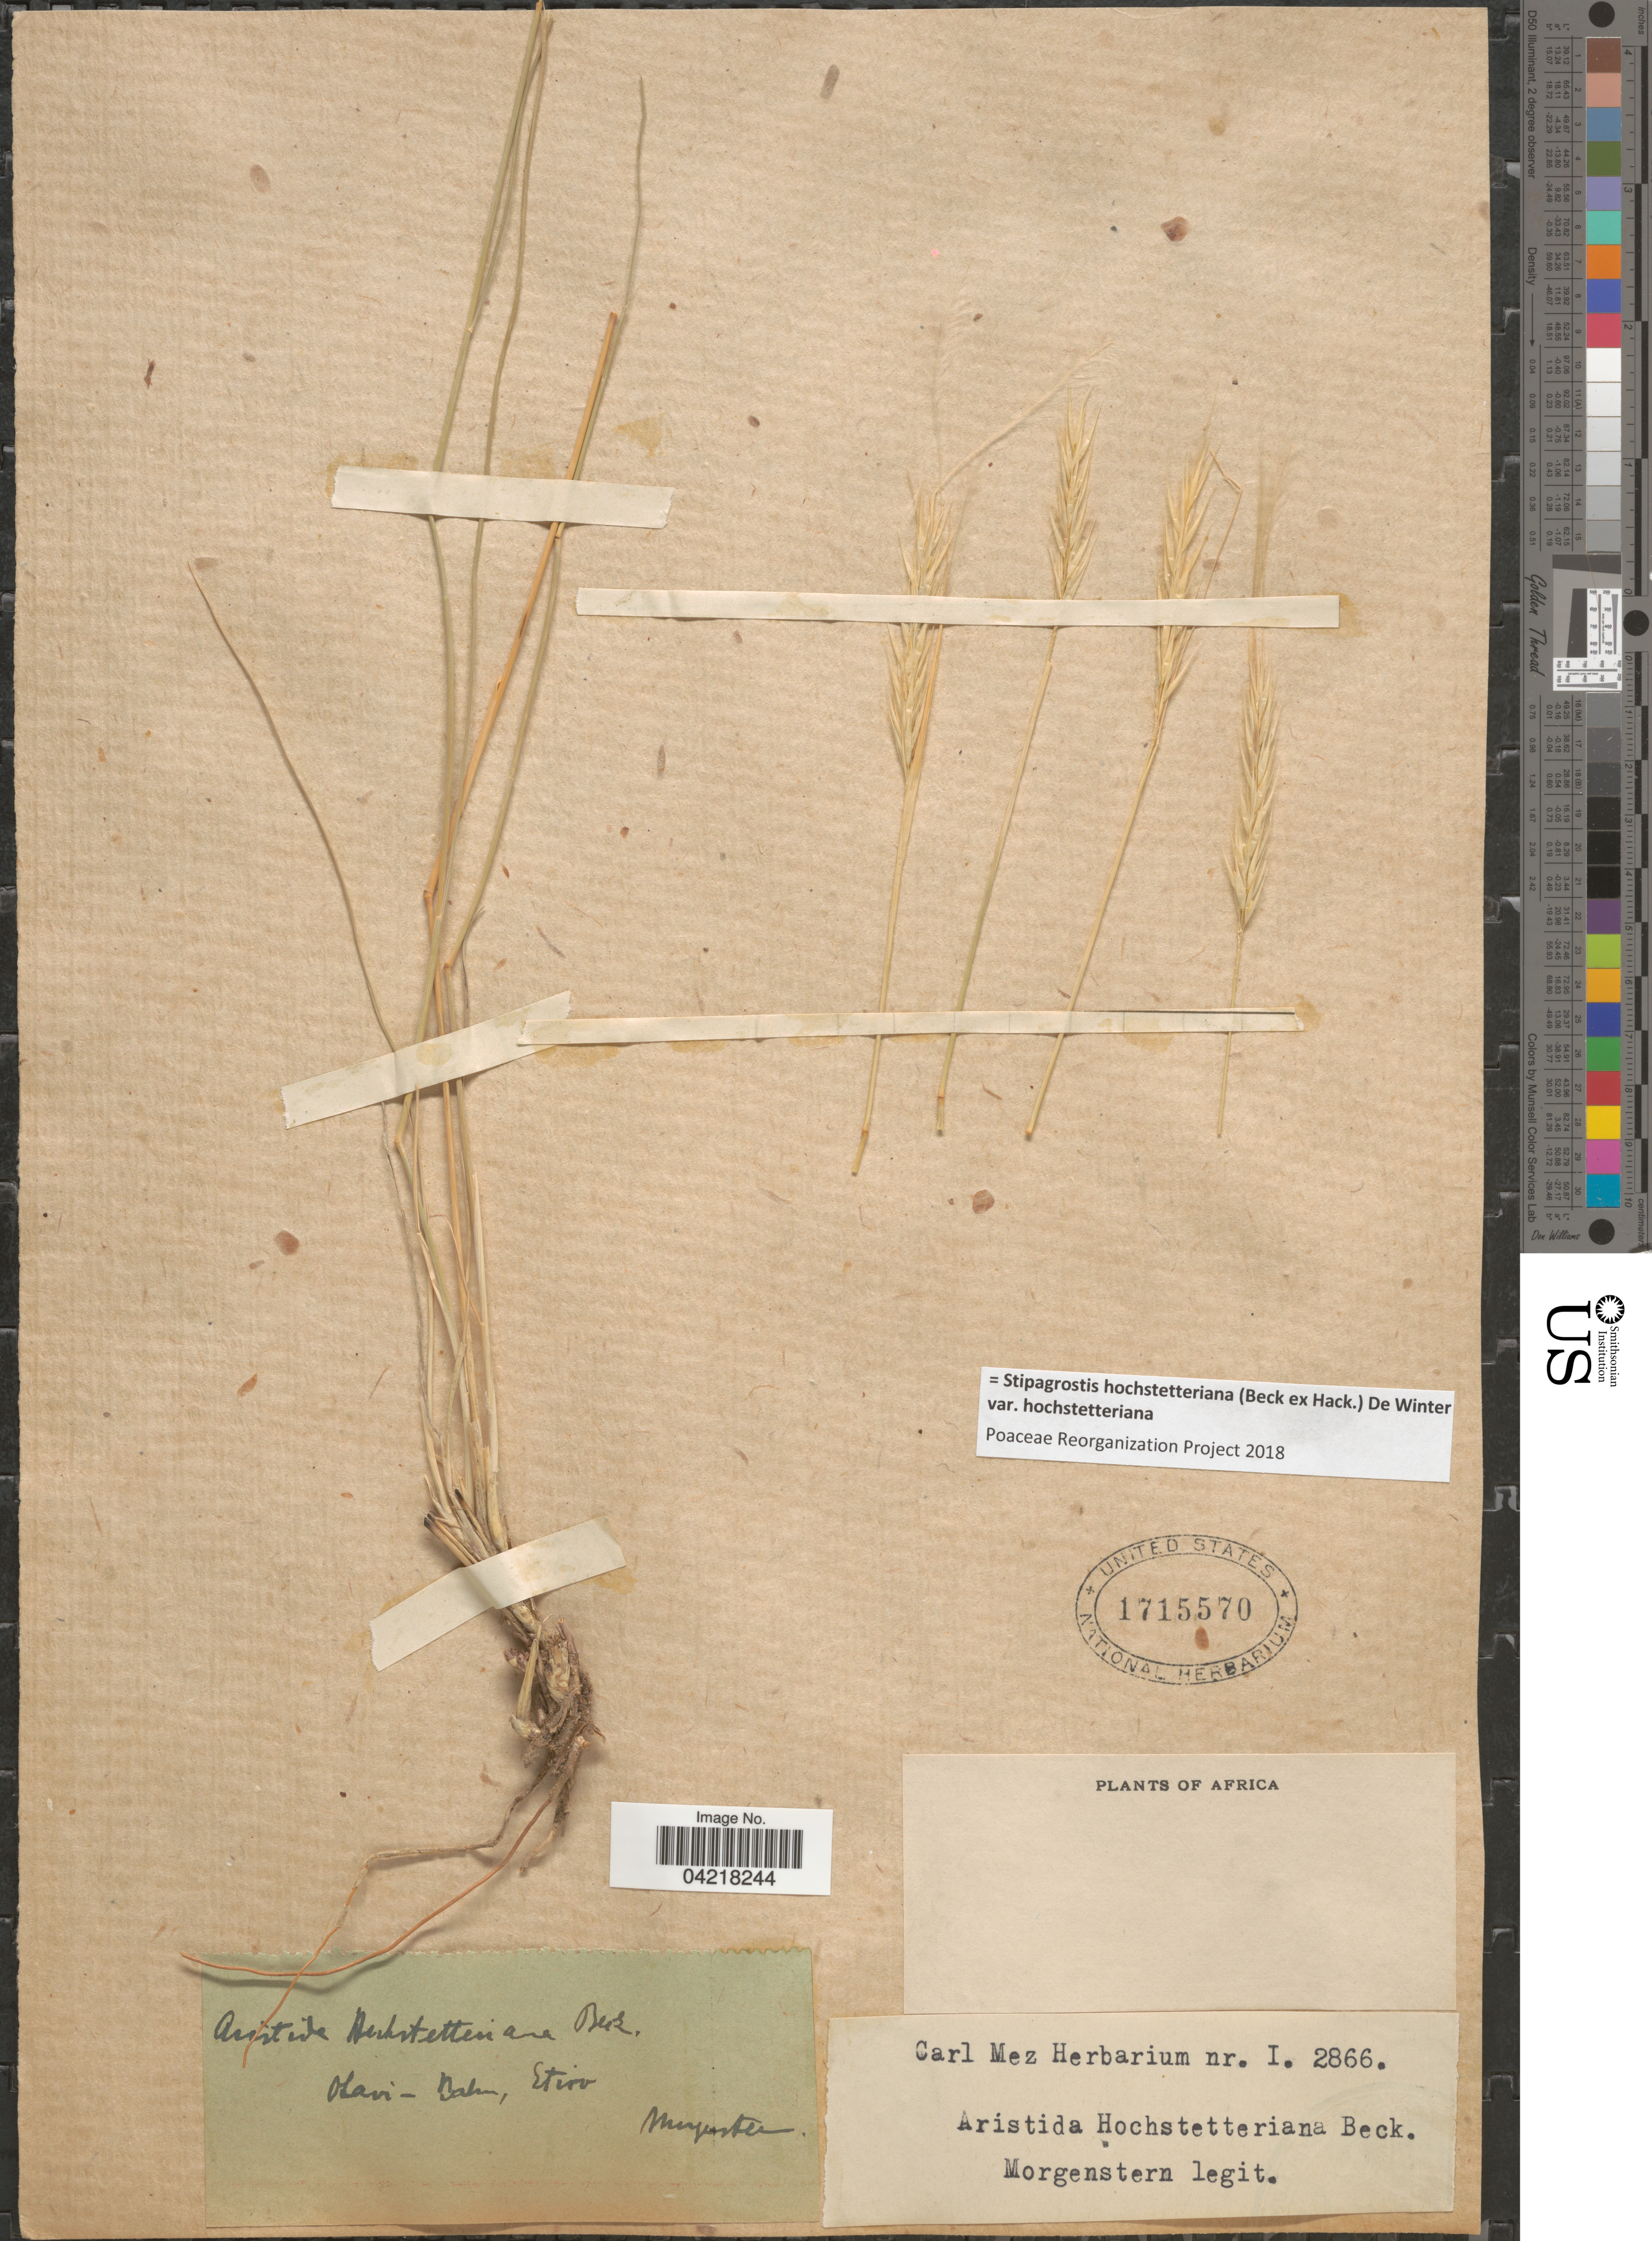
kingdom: Plantae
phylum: Tracheophyta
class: Liliopsida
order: Poales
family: Poaceae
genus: Stipagrostis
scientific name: Stipagrostis hochstetterana var. hochstetterana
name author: (Beck & Hack.) De Winter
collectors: -. Morgenstern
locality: Africa. Olavi-Bahn [interpreted], Etivo [interpreted].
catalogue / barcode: US 1715570